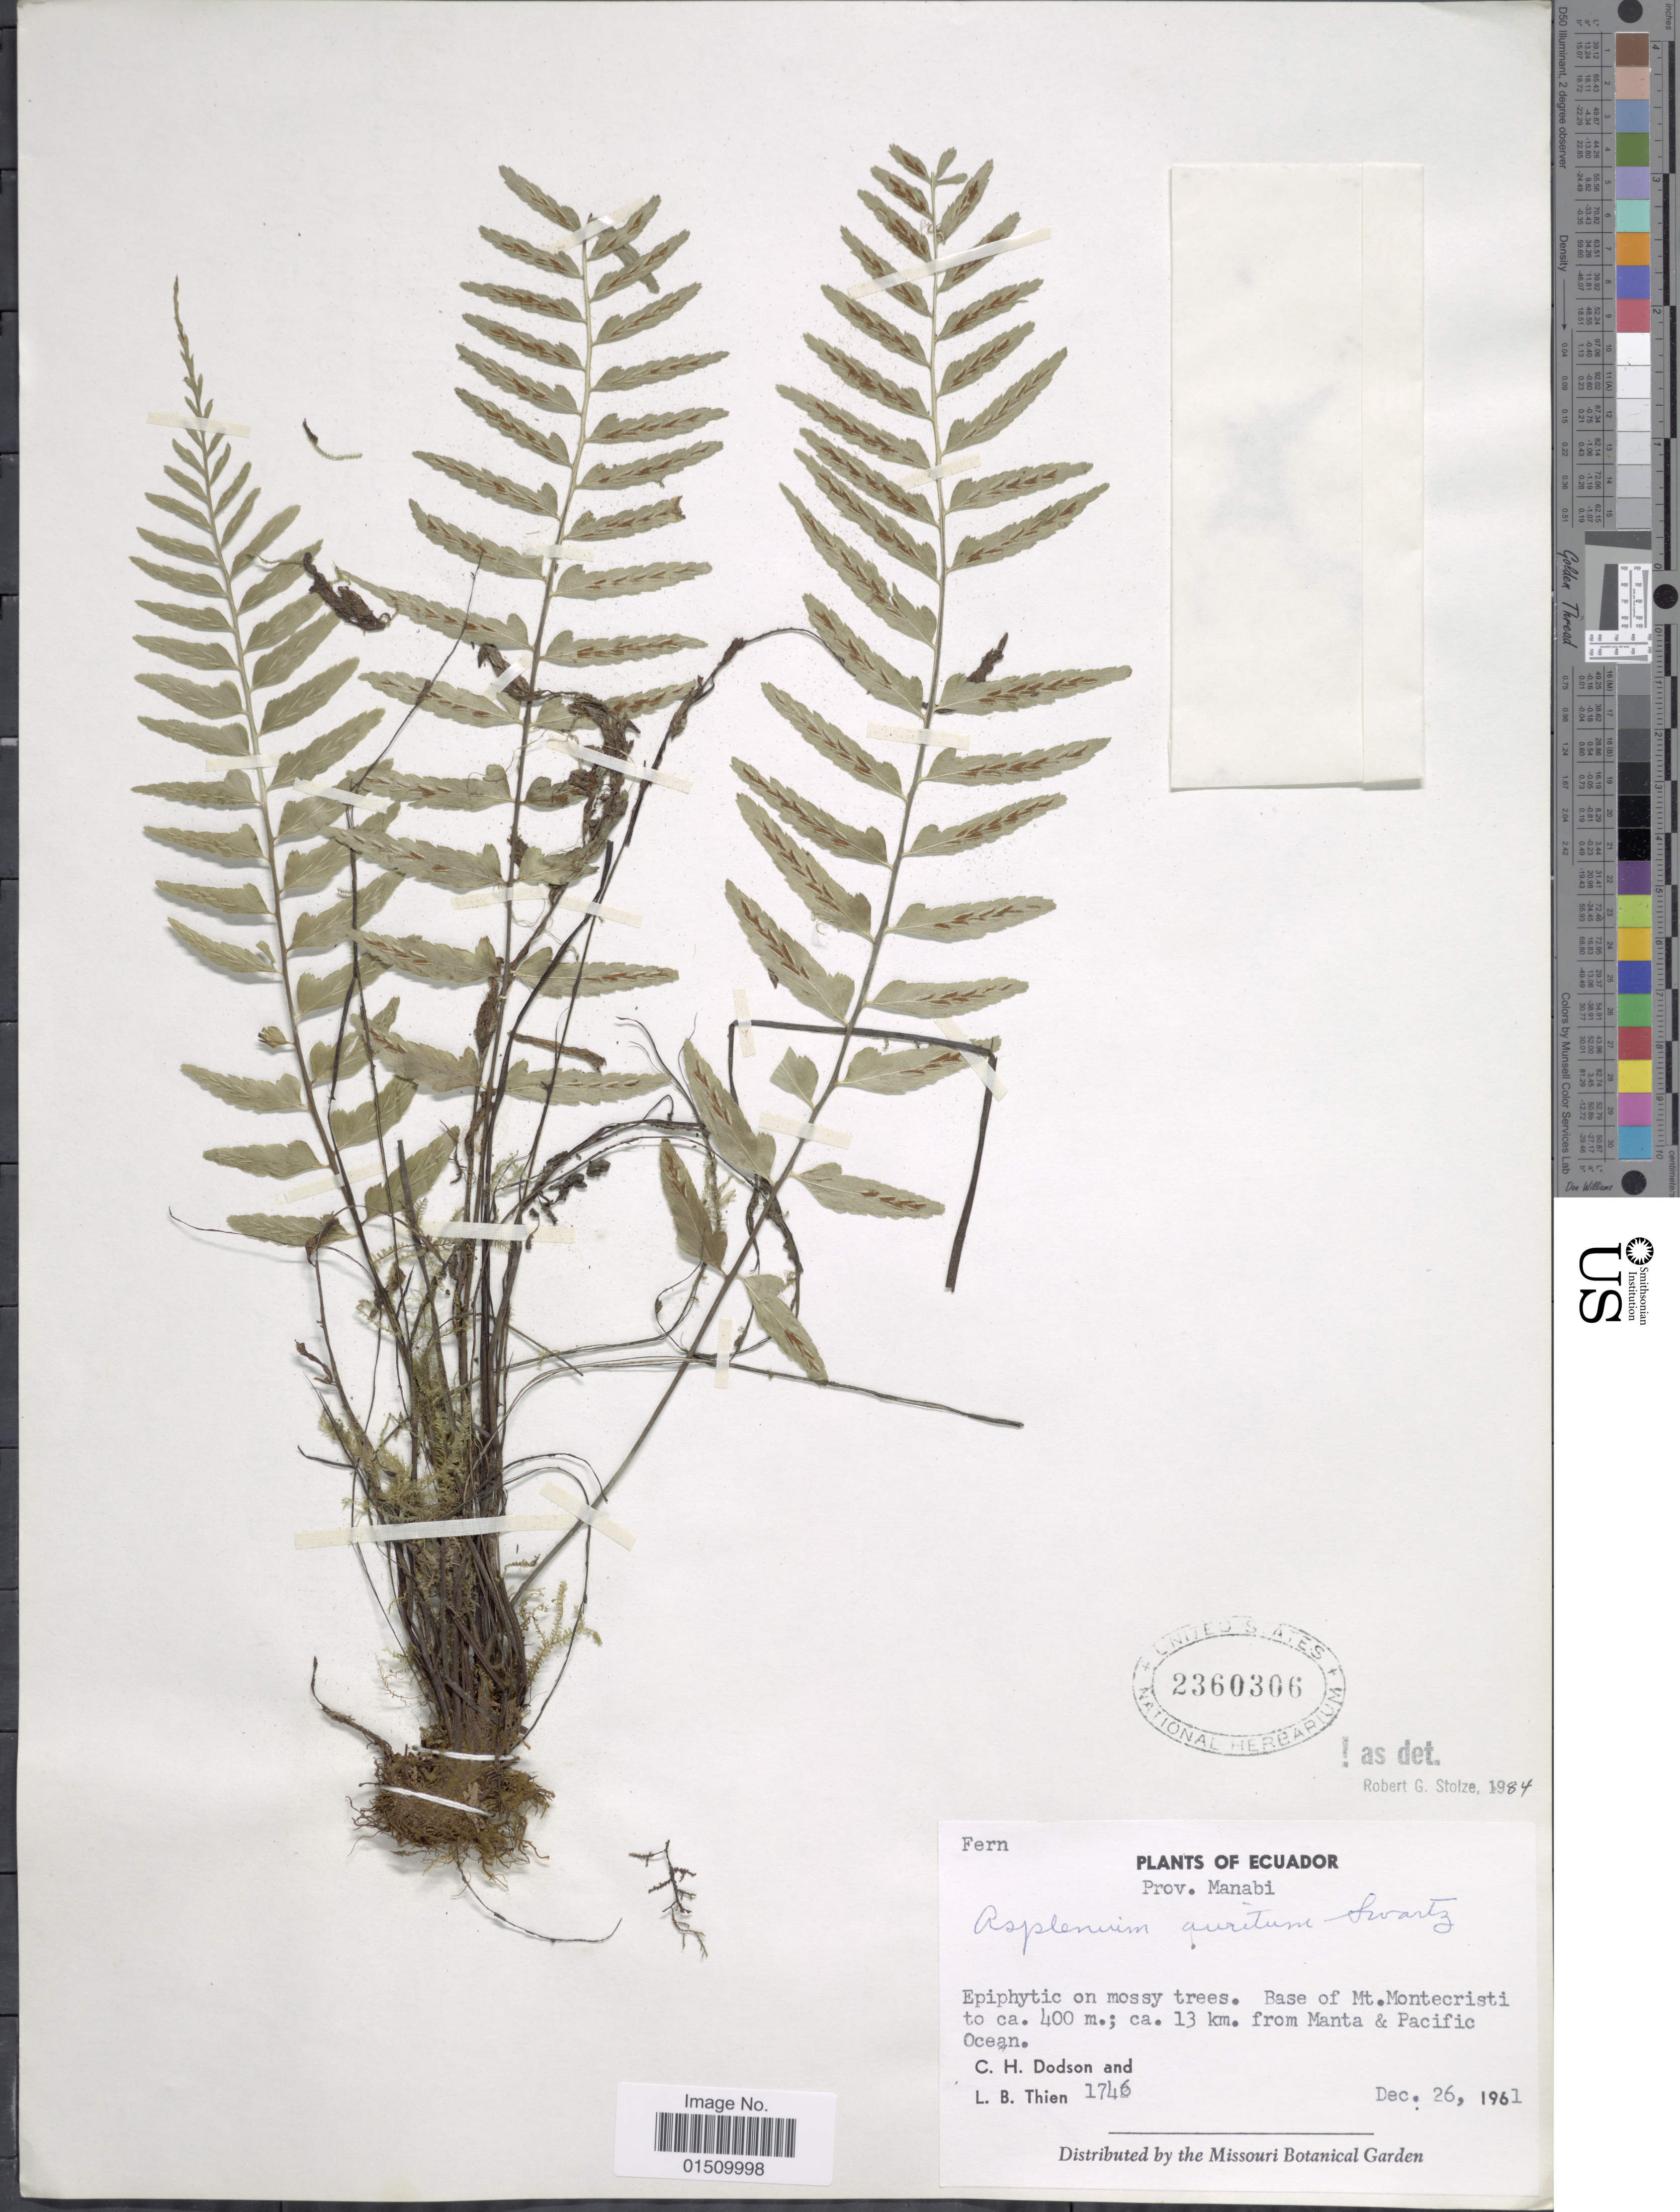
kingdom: Plantae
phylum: Tracheophyta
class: Polypodiopsida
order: Polypodiales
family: Aspleniaceae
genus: Asplenium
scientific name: Asplenium auritum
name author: Sw.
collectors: C. H. Dodson & L. Thien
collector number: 1746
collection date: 1961-12-26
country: Ecuador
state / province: Manabí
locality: Ecuador, Base of Mt. Montecristi to ca. 400m.; ca. 13 km. from Manta & Pacific Ocean.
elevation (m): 400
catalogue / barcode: US 2360306